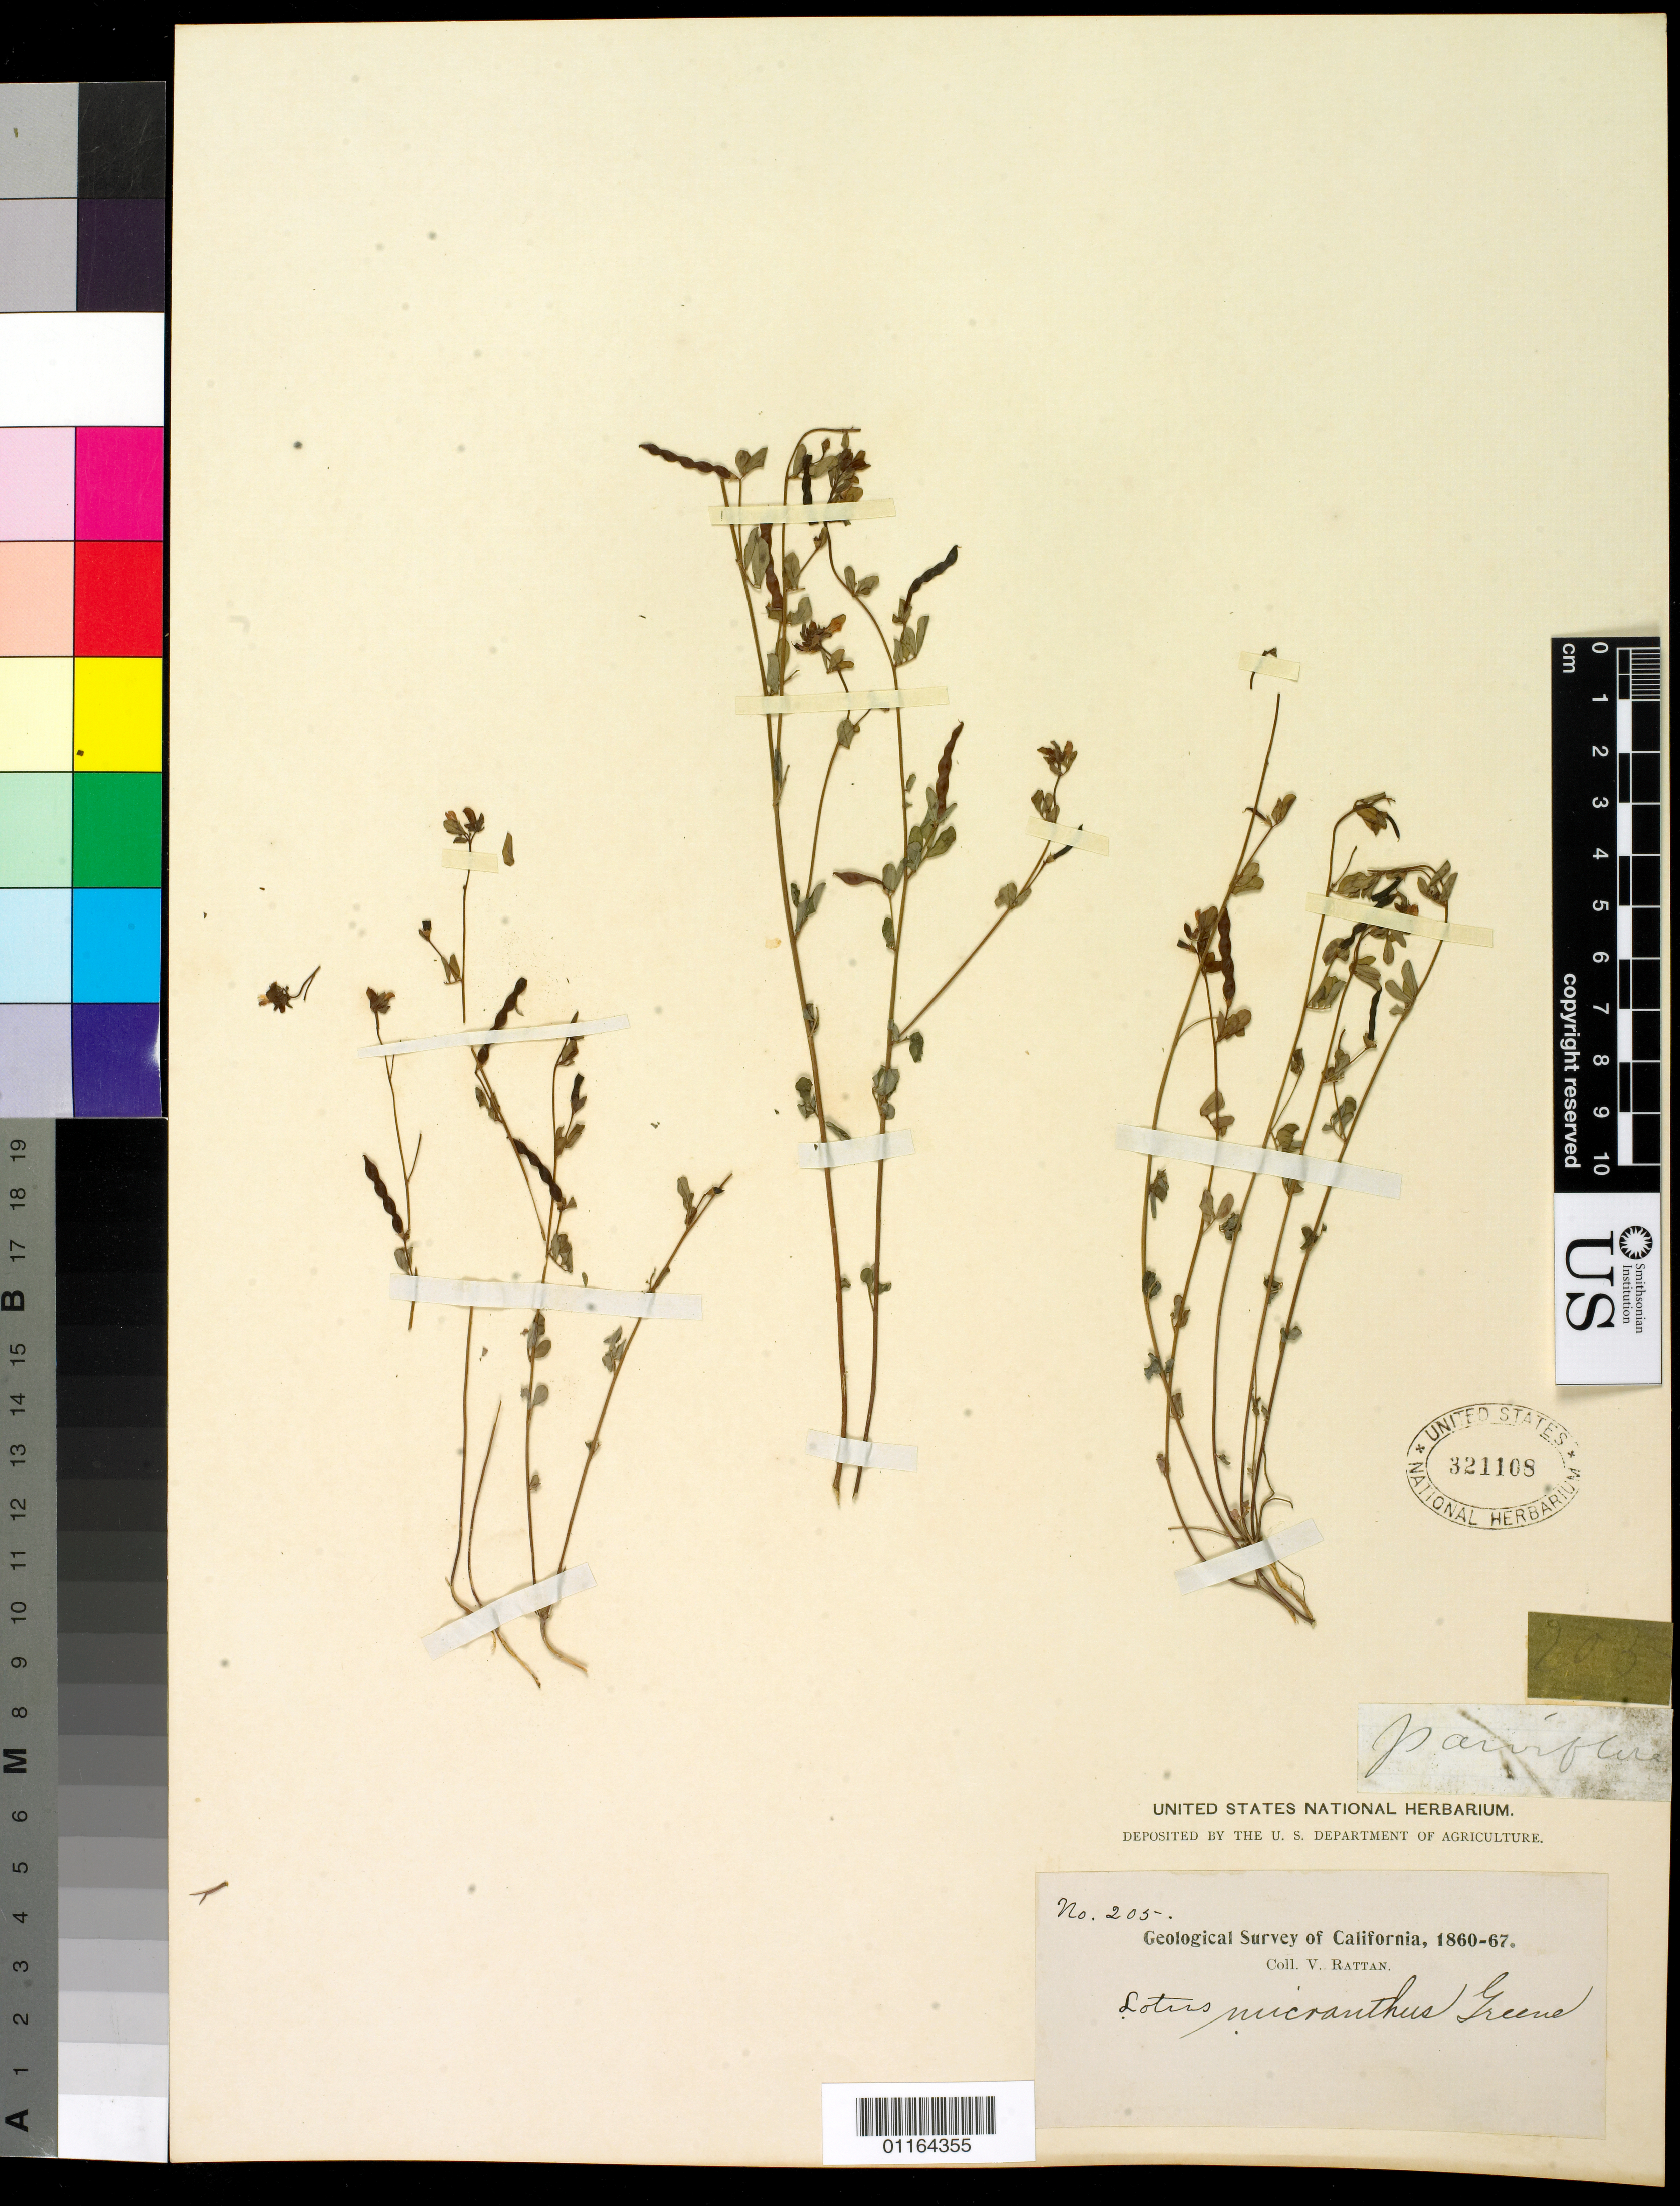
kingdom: Plantae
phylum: Tracheophyta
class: Magnoliopsida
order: Fabales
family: Fabaceae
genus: Syrmatium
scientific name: Syrmatium micranthum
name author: (Torr. & A. Gray) Greene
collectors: V. Rattan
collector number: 205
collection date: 1860/1867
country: United States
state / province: California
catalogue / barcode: US 321108